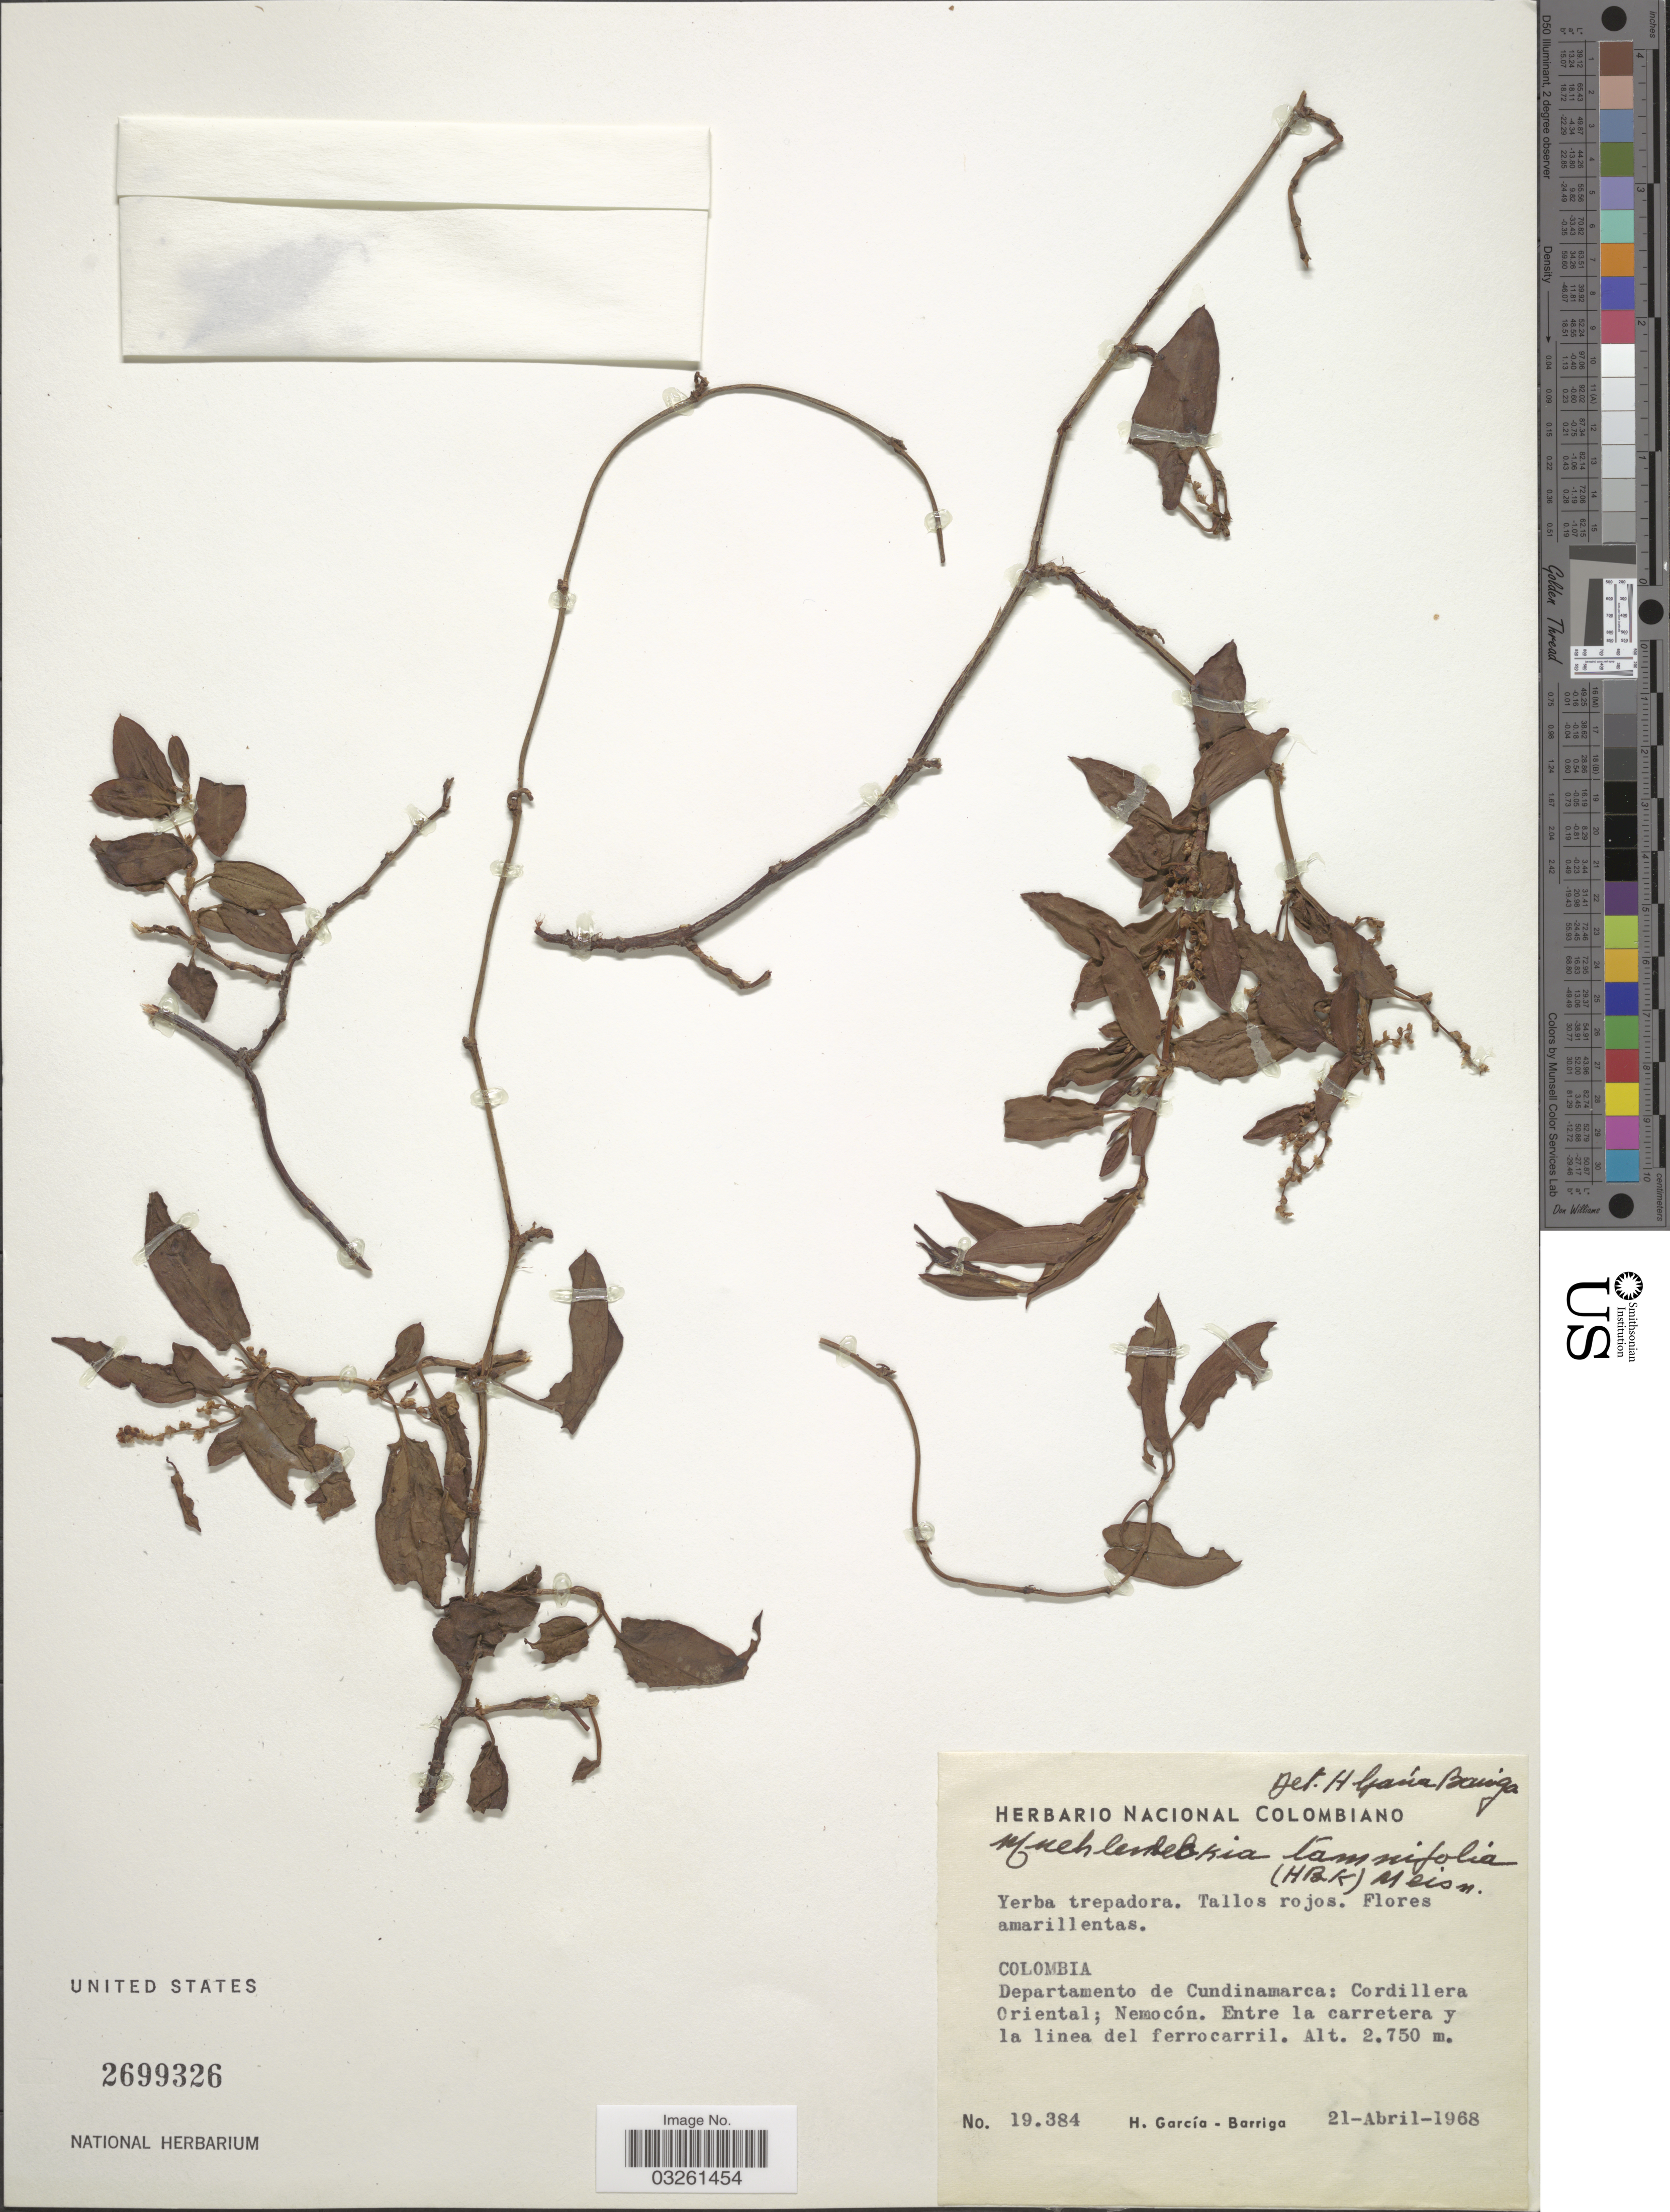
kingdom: Plantae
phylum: Tracheophyta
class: Magnoliopsida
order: Caryophyllales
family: Polygonaceae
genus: Muehlenbeckia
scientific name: Muehlenbeckia tamnifolia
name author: (Kunth) Meisn.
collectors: H. García Barriga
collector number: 19384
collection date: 1968-04-21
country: Colombia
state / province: Cundinamarca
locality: Departemento de Cundinamarca: Cordillera Oriental; Nemocón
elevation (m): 2750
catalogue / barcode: US 2699326